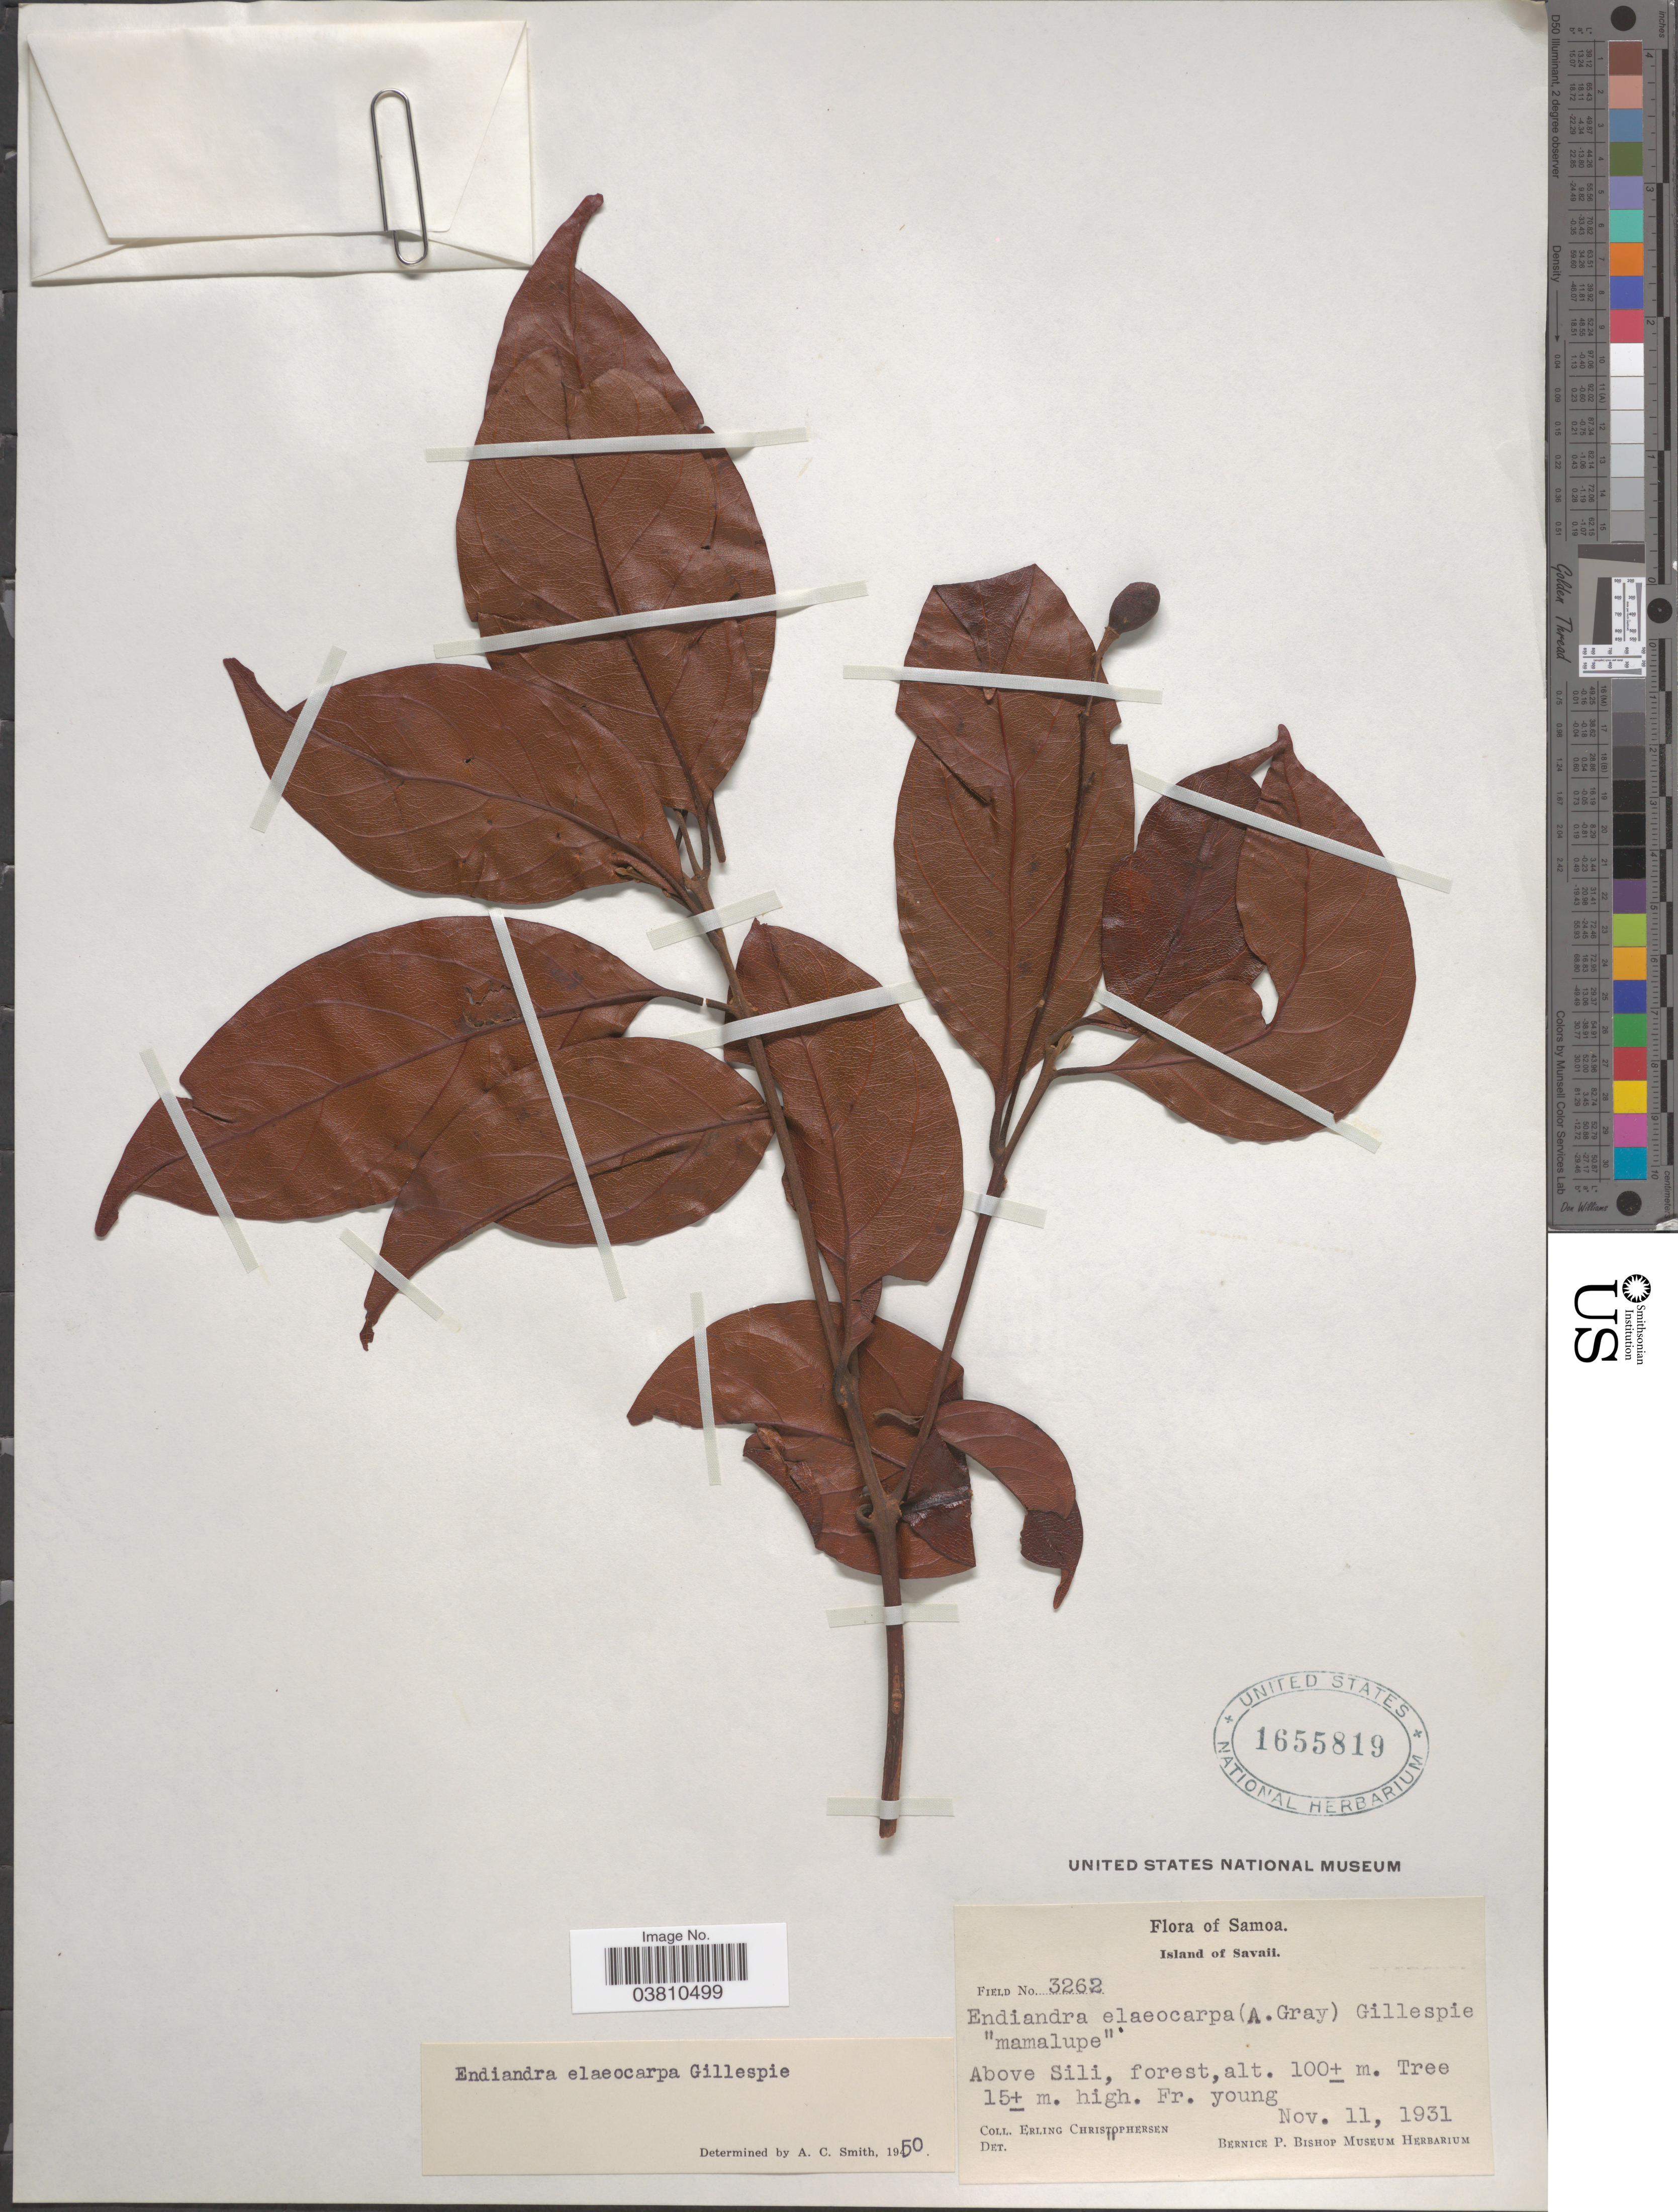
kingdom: Plantae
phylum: Tracheophyta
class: Magnoliopsida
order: Laurales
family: Lauraceae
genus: Endiandra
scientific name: Endiandra elaeocarpa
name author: Gillespie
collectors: E. Christophersen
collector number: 3262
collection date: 1931-11-11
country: Samoa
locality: Samoa. Island of Savaii. Above Sili, forest.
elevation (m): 100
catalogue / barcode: US 1655819